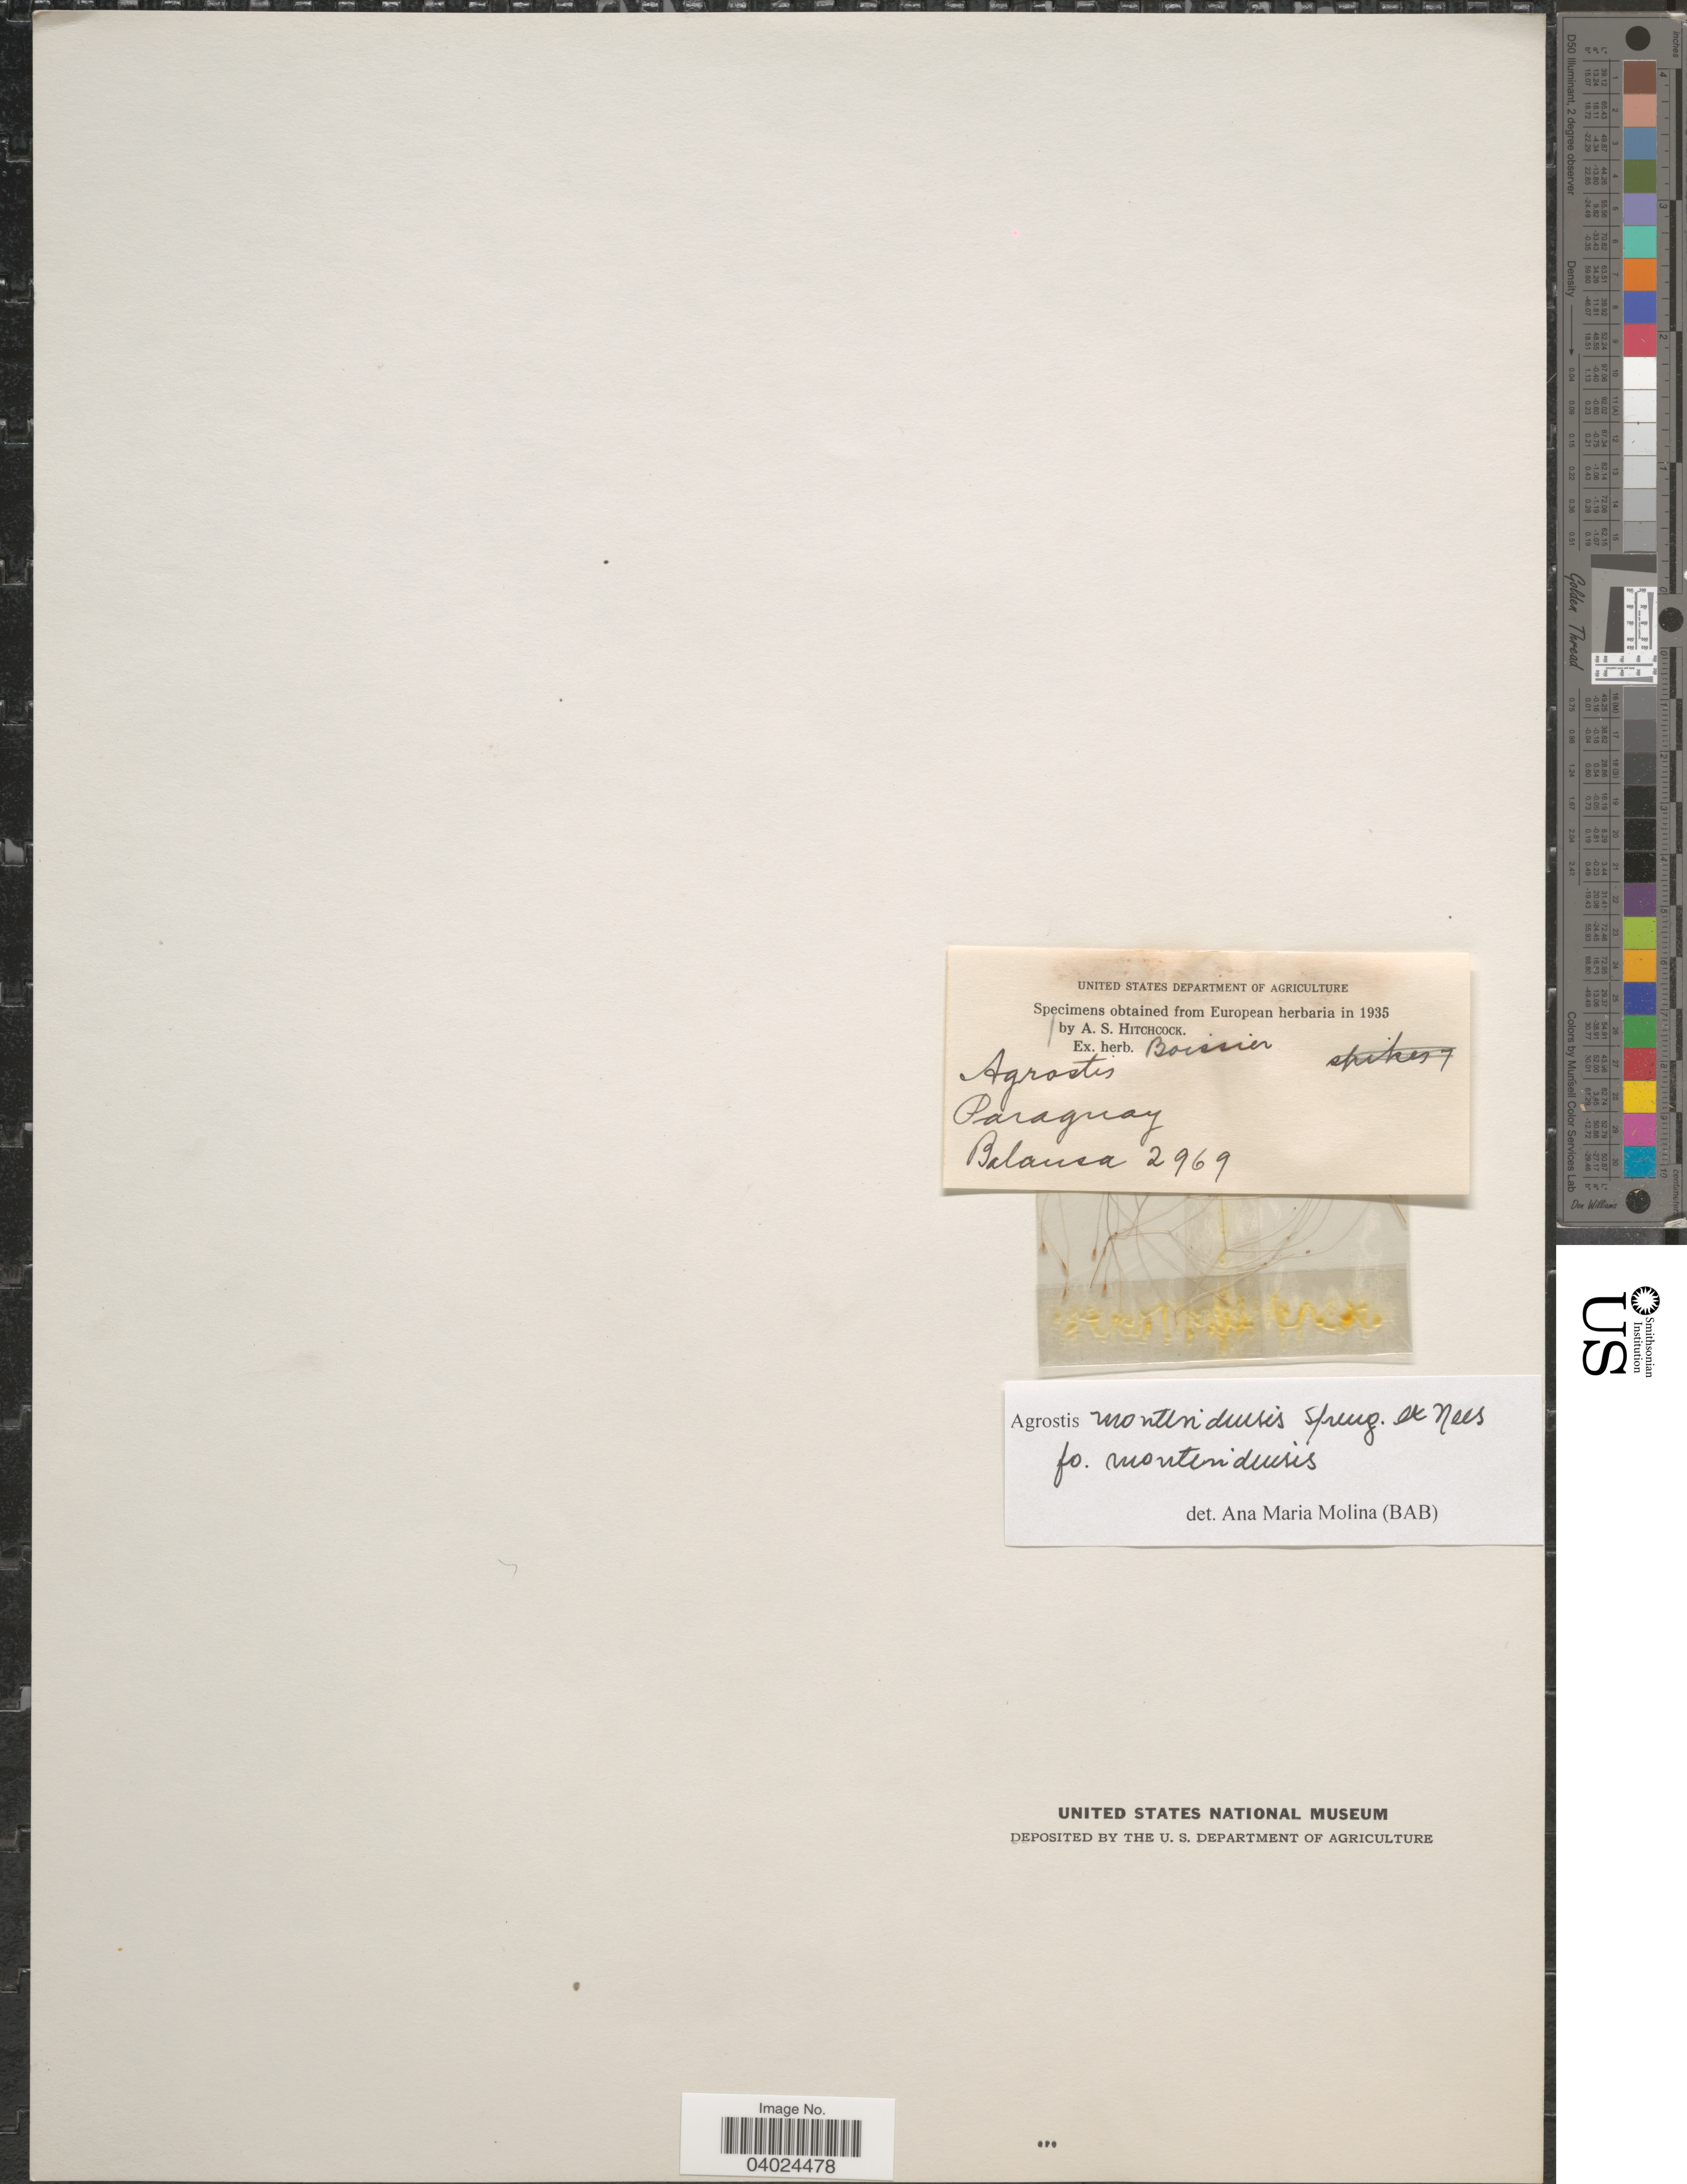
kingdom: Plantae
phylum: Tracheophyta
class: Liliopsida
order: Poales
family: Poaceae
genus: Agrostis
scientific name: Agrostis montevidensis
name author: A. Spreng. ex Nees in Mart.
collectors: -. Balansa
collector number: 2969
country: Paraguay